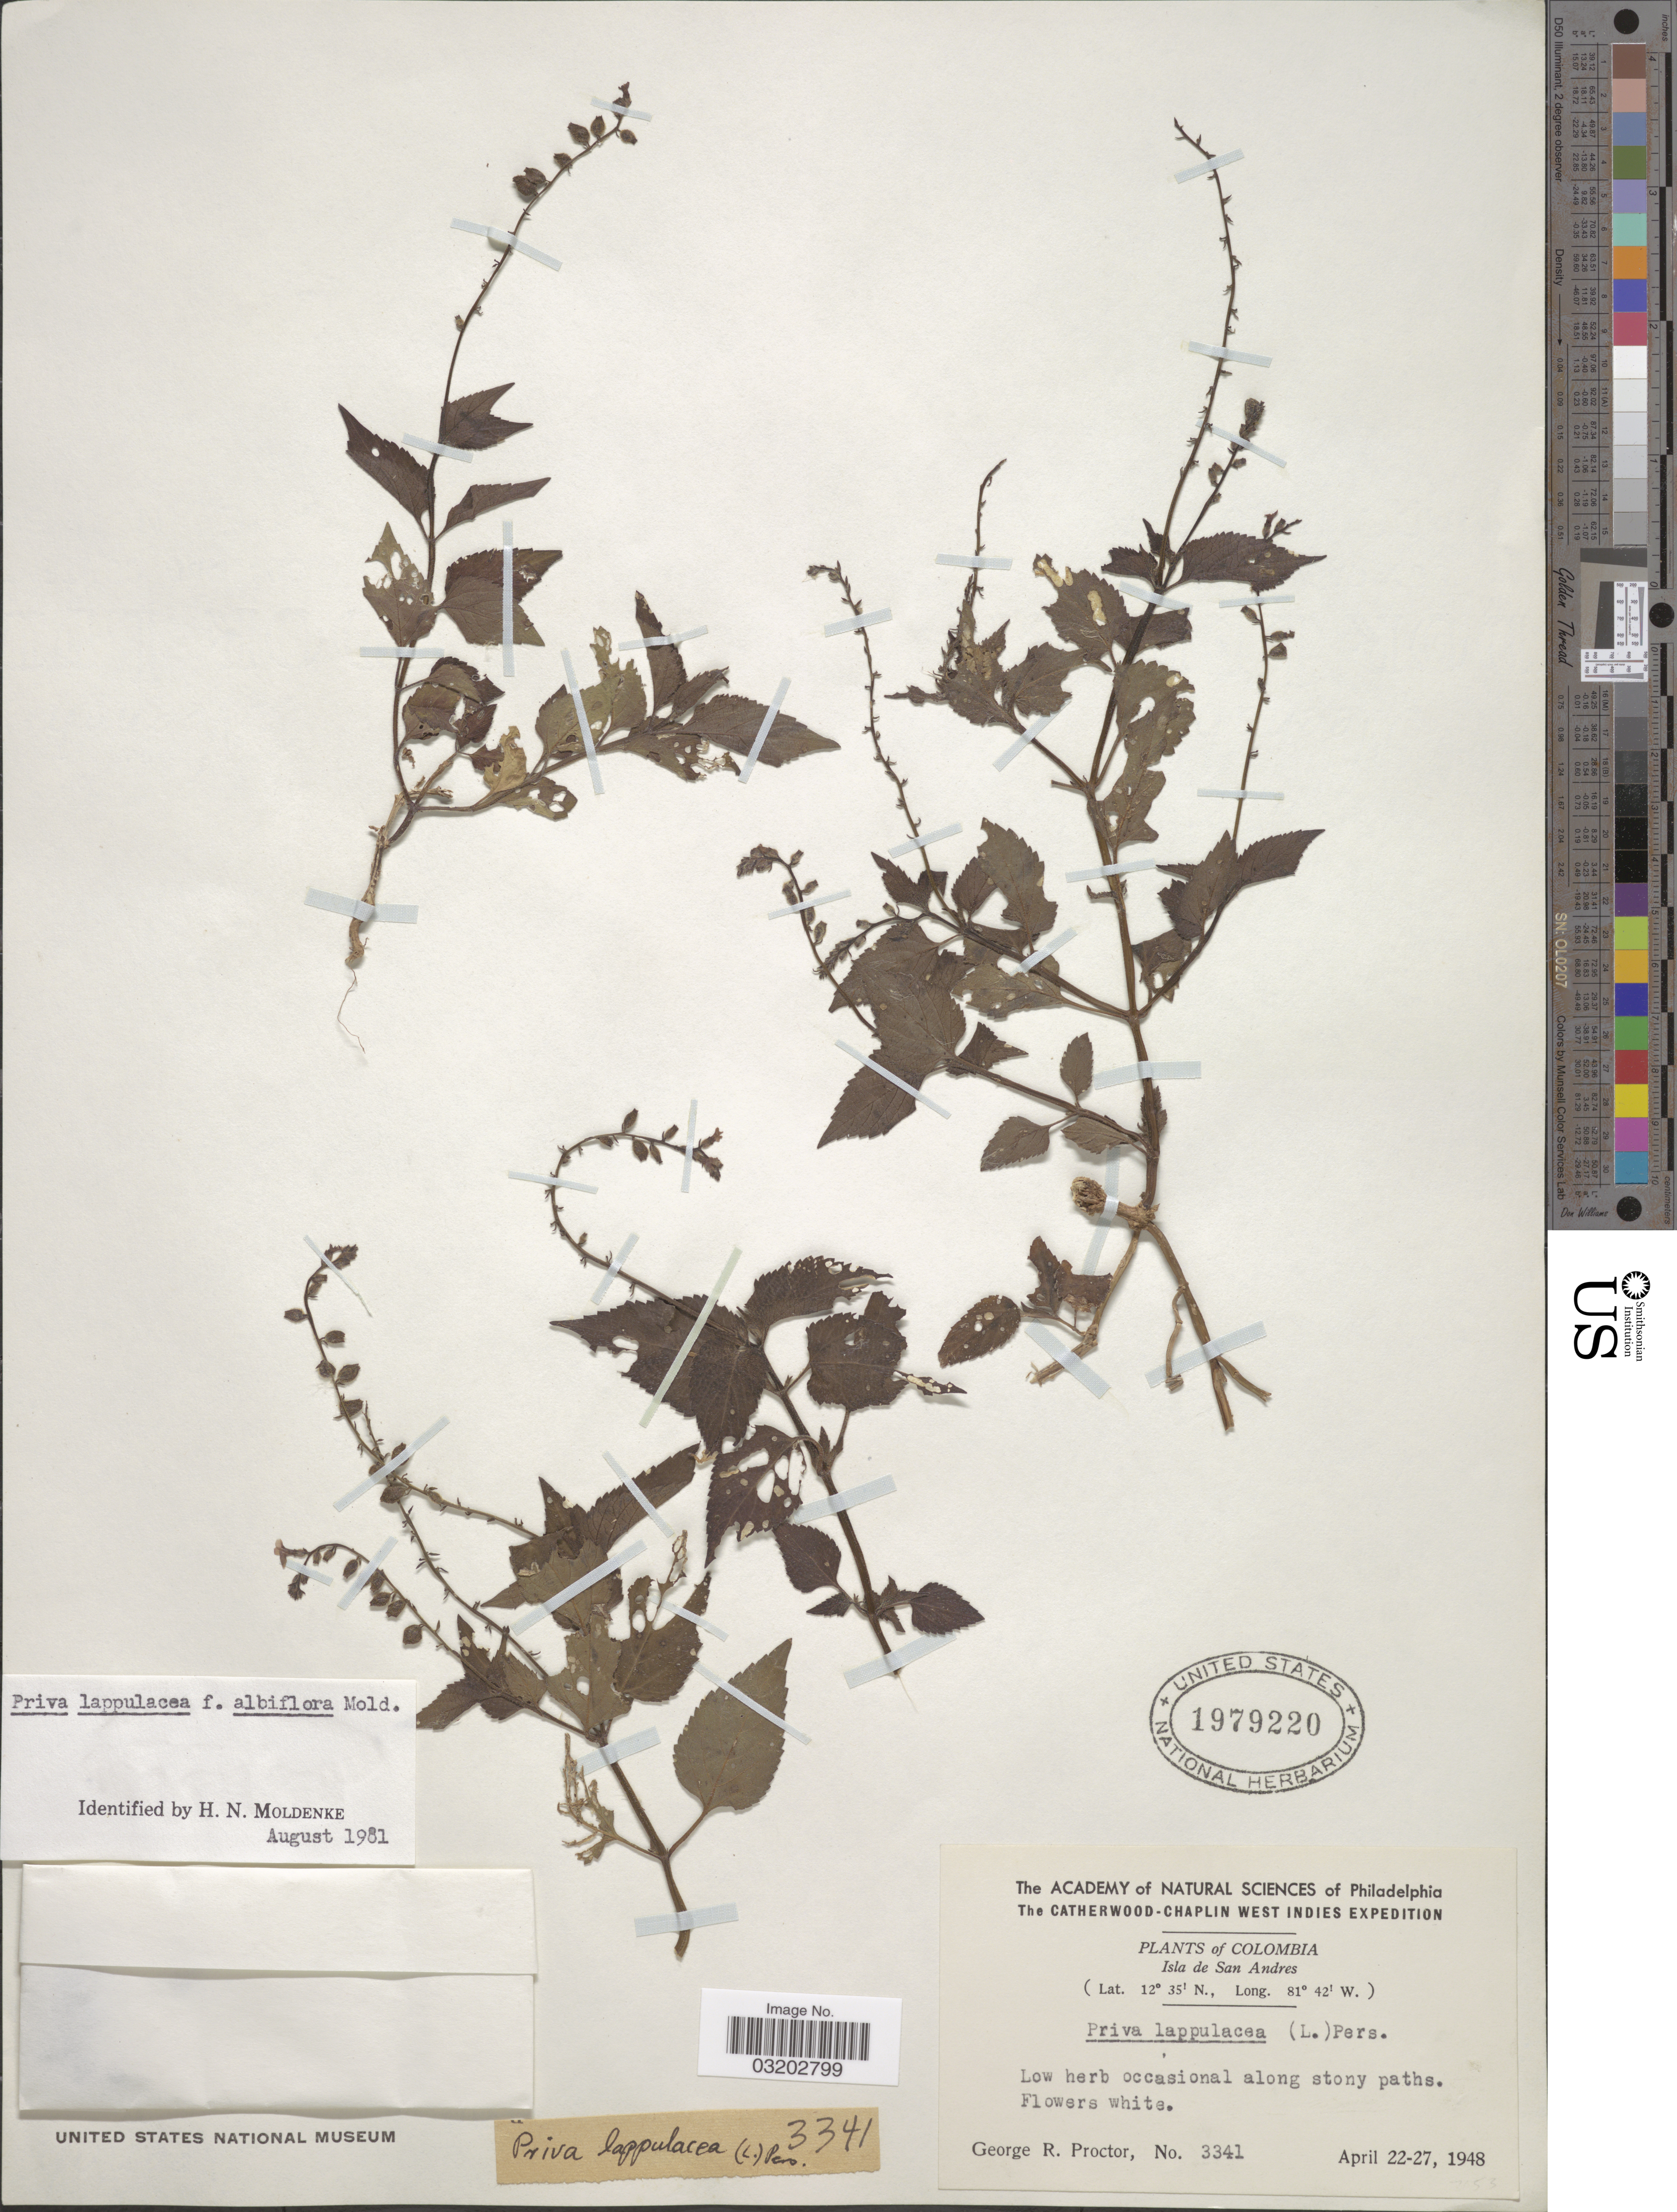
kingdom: Plantae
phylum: Tracheophyta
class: Magnoliopsida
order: Lamiales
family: Verbenaceae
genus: Priva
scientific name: Priva lappulacea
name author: (L.) Pers.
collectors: R. Proctor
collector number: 3341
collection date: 1948-04-22/1948-04-27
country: Colombia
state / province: San Andres y Providencia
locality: Isla de San Andres.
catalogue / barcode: US 1979220